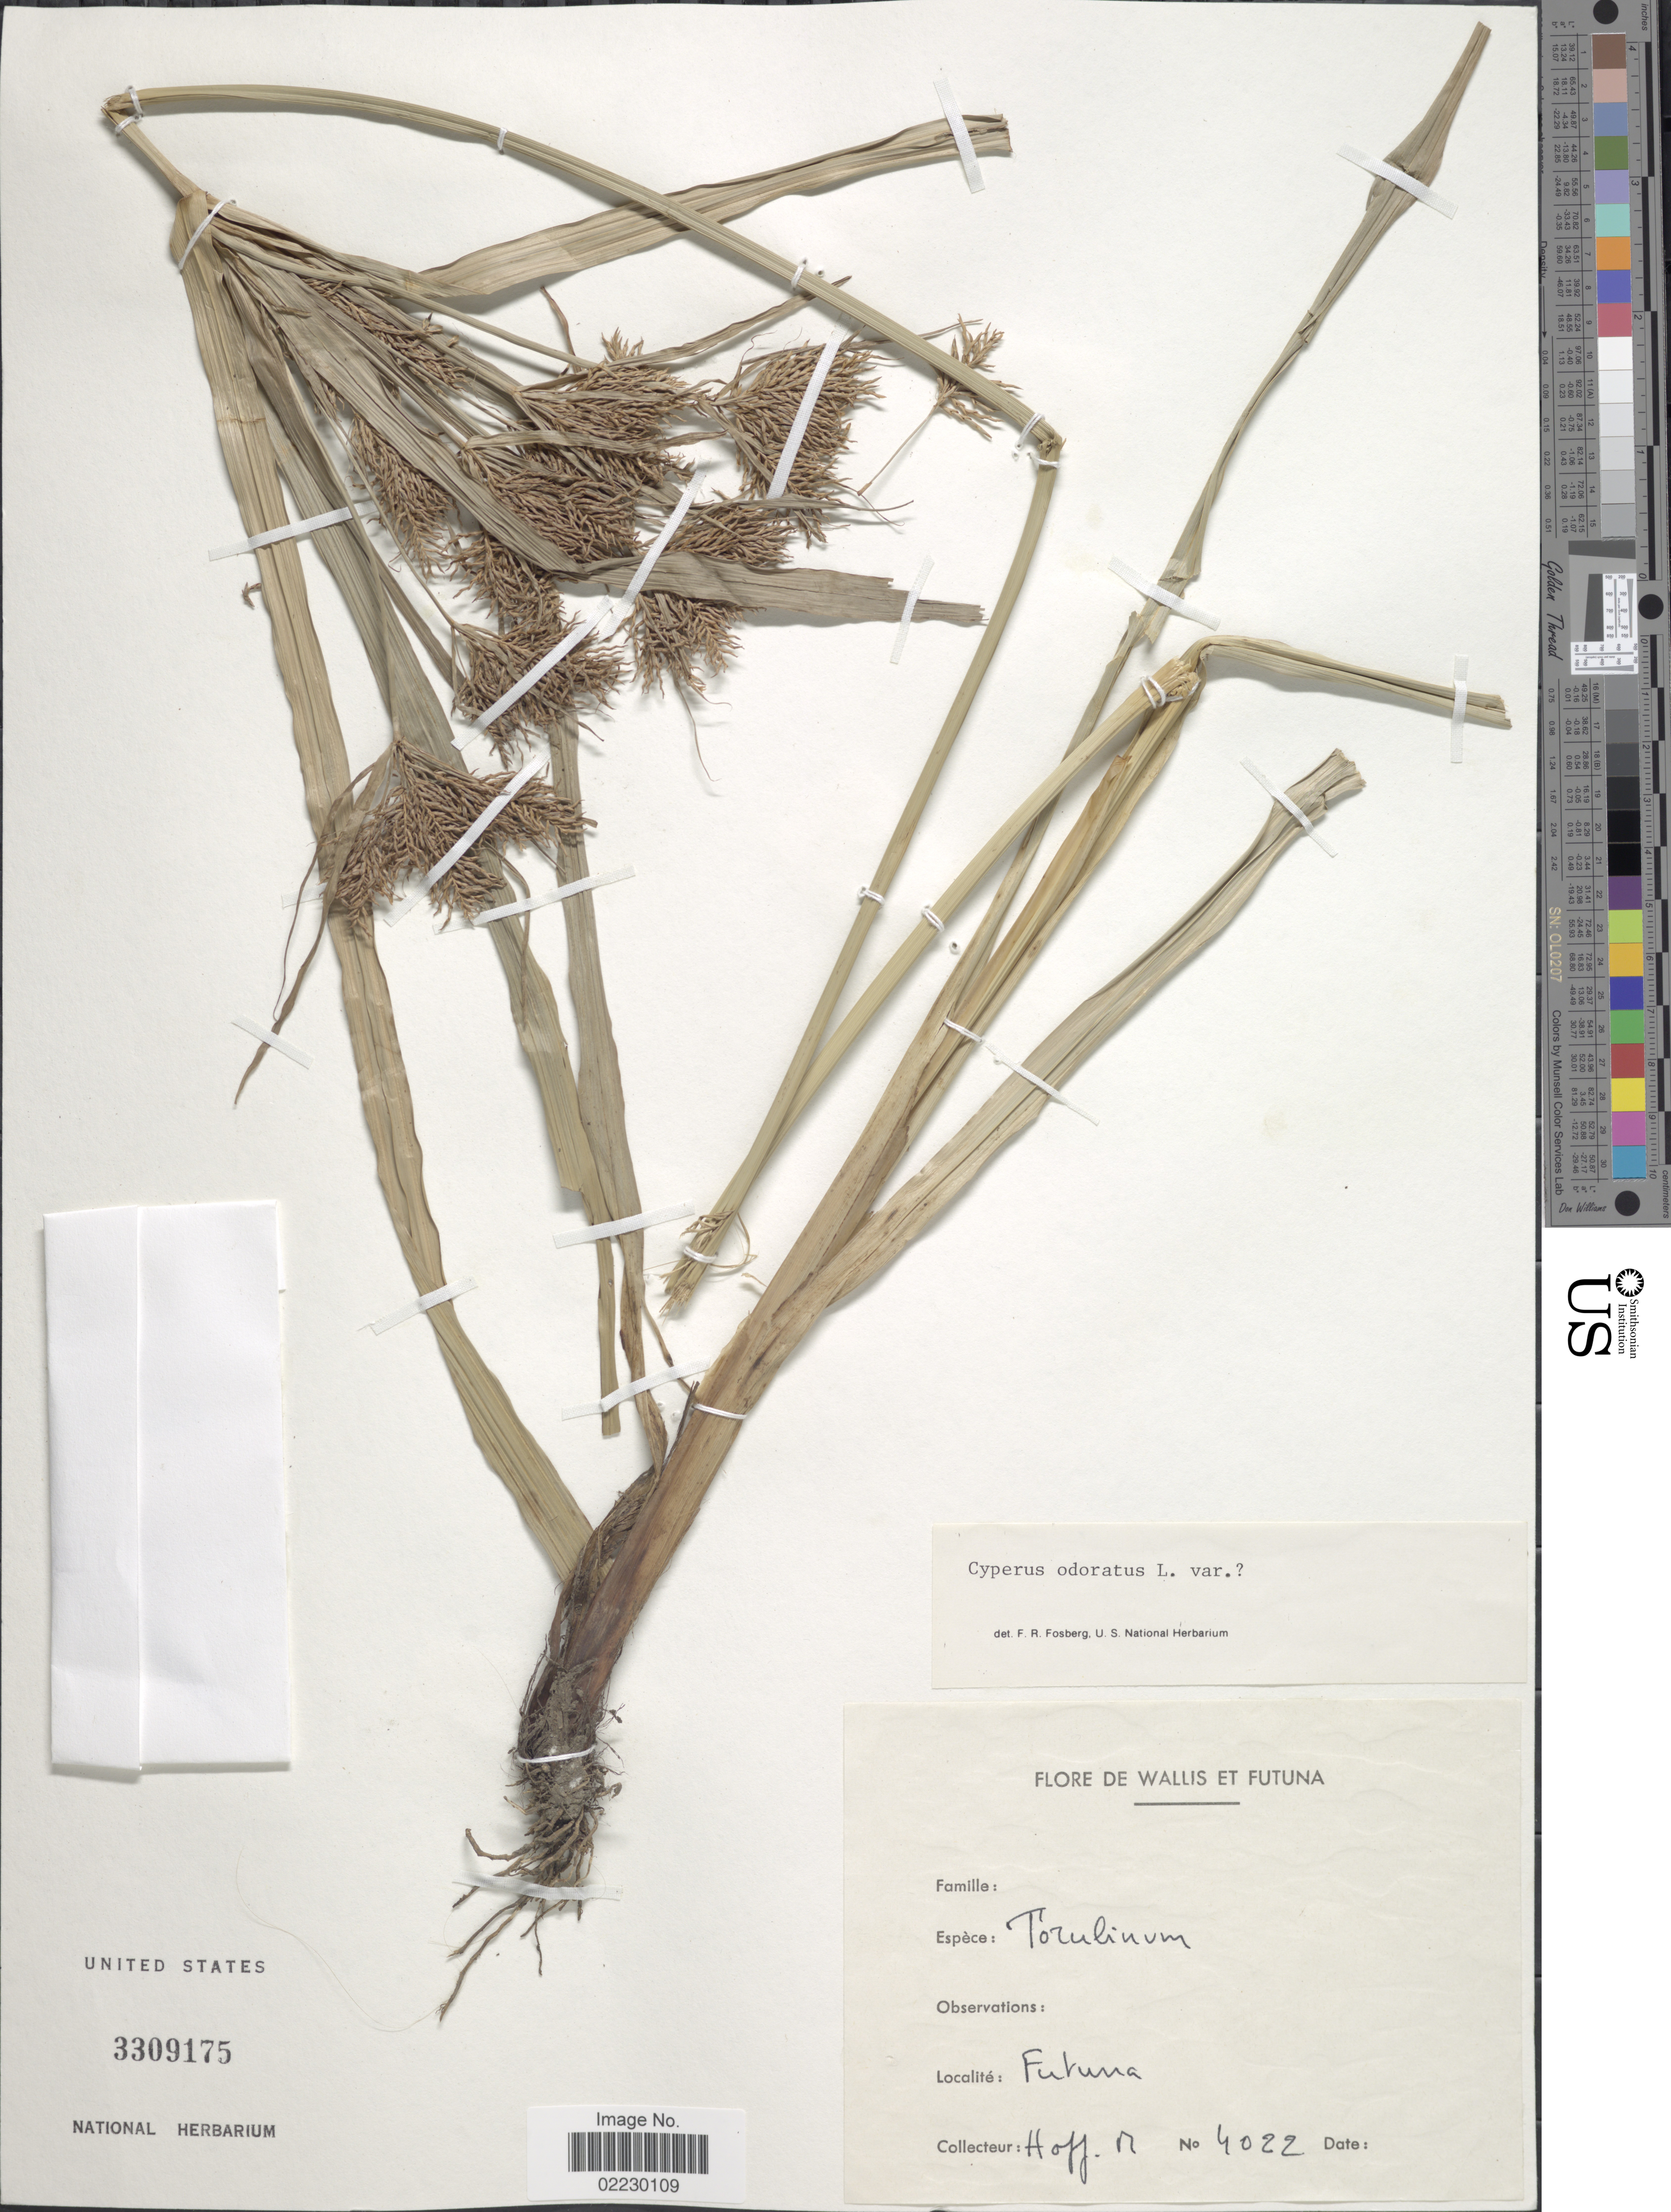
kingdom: Plantae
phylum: Tracheophyta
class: Liliopsida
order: Poales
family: Cyperaceae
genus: Cyperus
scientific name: Cyperus odoratus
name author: L.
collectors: M. Hoff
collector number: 4022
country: Wallis and Futuna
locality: Futuna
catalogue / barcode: US 3309175